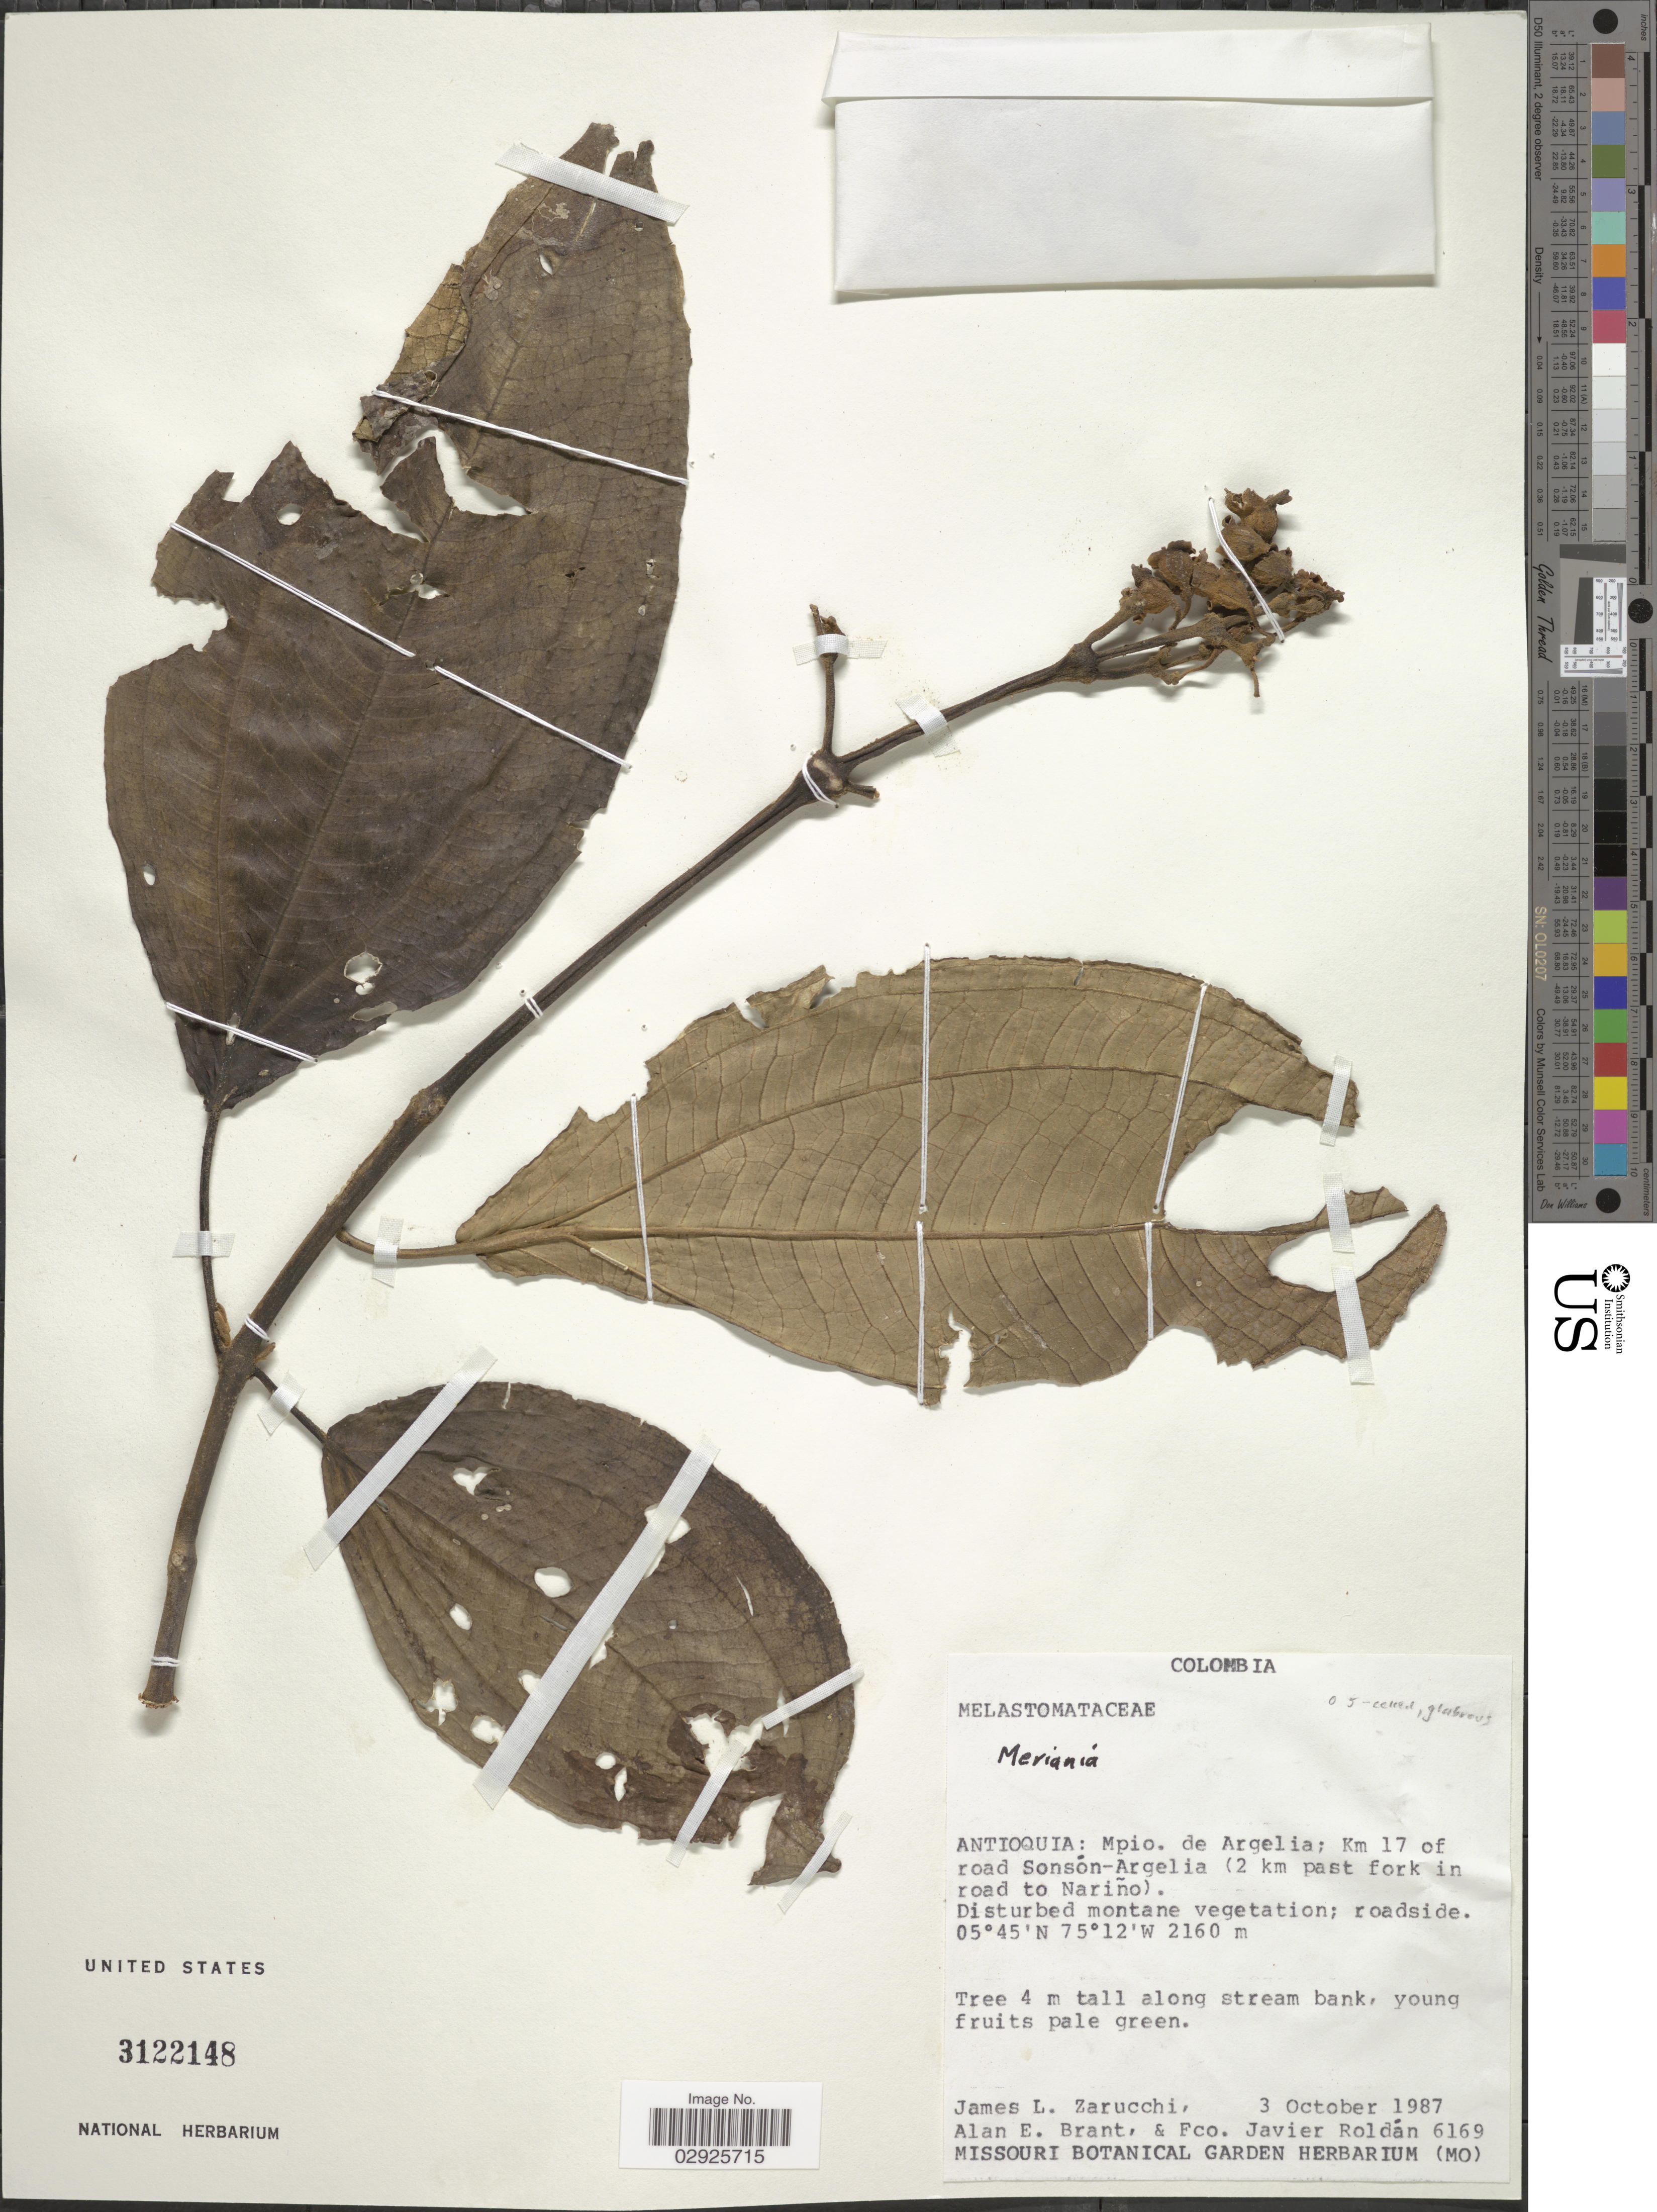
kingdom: Plantae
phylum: Tracheophyta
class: Magnoliopsida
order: Myrtales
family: Melastomataceae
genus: Meriania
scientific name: Meriania sp.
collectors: J. L. Zarucchi, A. Brant & F. J. Roldán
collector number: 6169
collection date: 1987-10-03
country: Colombia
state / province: Antioquia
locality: Mpio. de Argelia; Km 17 of road Sonsón-Argelia (2 km past fork in road to Nariño).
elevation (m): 2160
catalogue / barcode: US 3122148